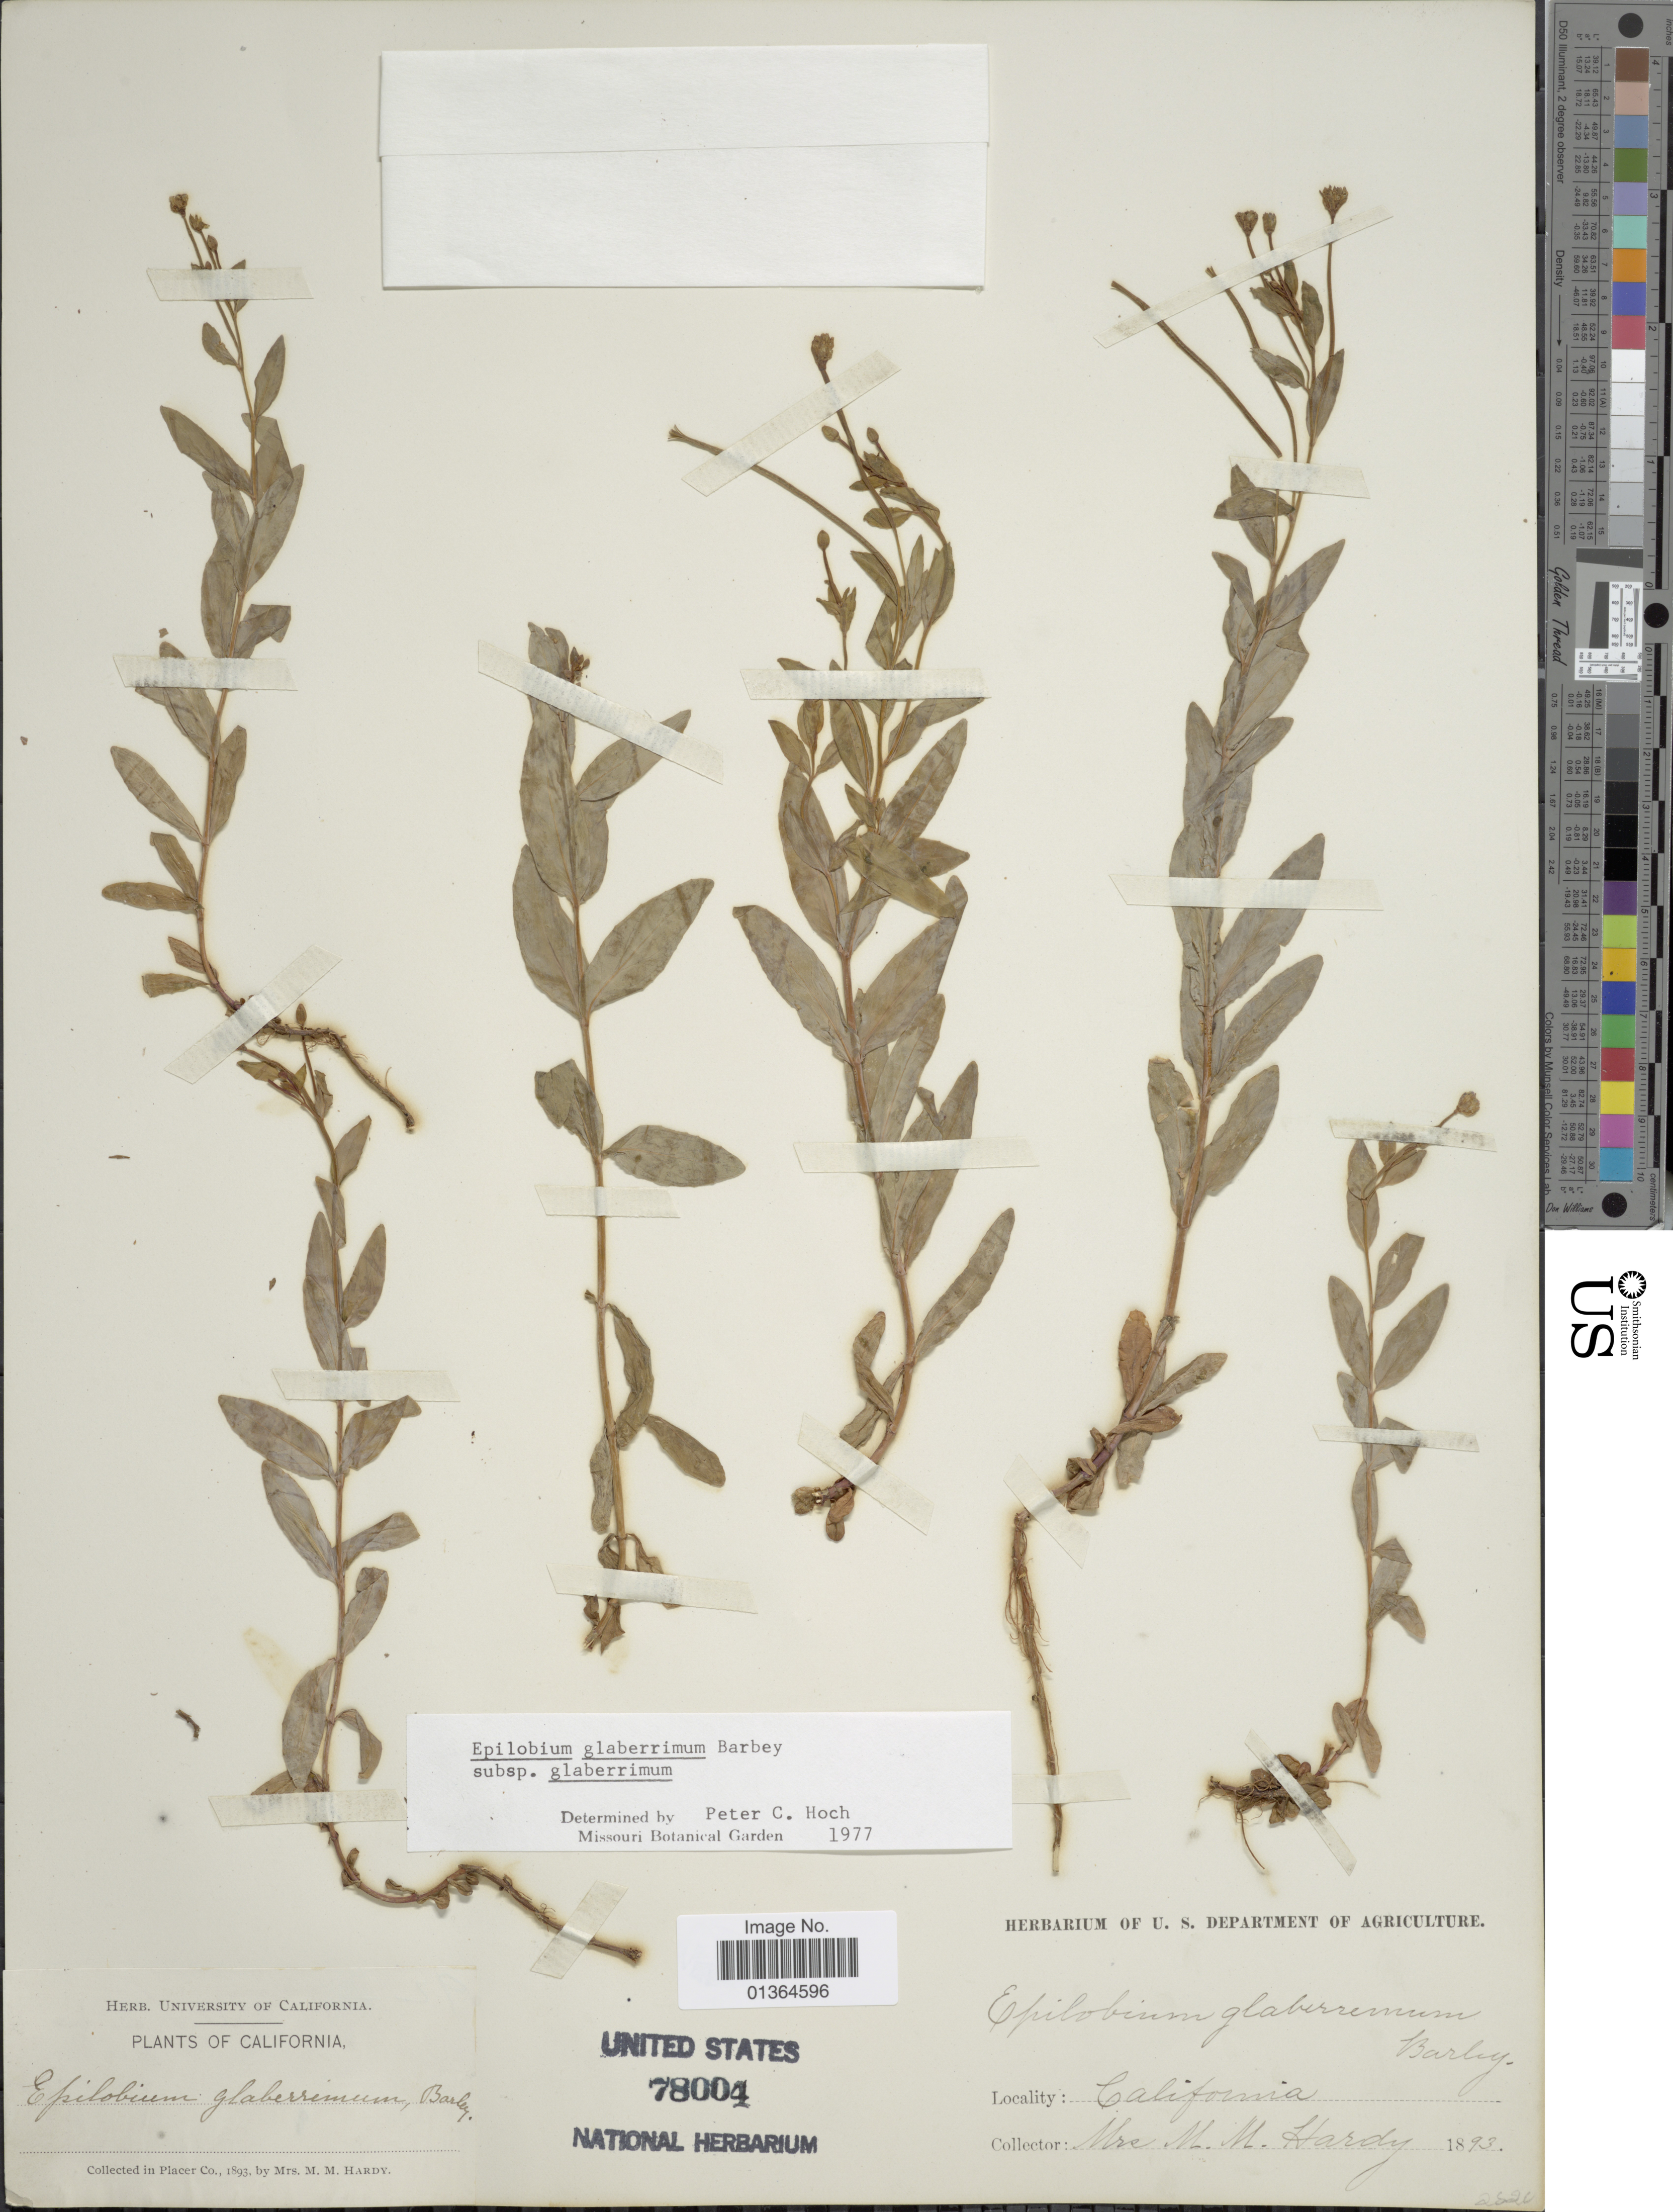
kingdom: Plantae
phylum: Tracheophyta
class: Magnoliopsida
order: Myrtales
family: Onagraceae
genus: Epilobium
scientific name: Epilobium glaberrimum subsp. glaberrimum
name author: Barbey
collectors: Mrs. M. M. Hardy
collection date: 1893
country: United States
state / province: California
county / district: Placer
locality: Placer Co.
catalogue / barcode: US 78004